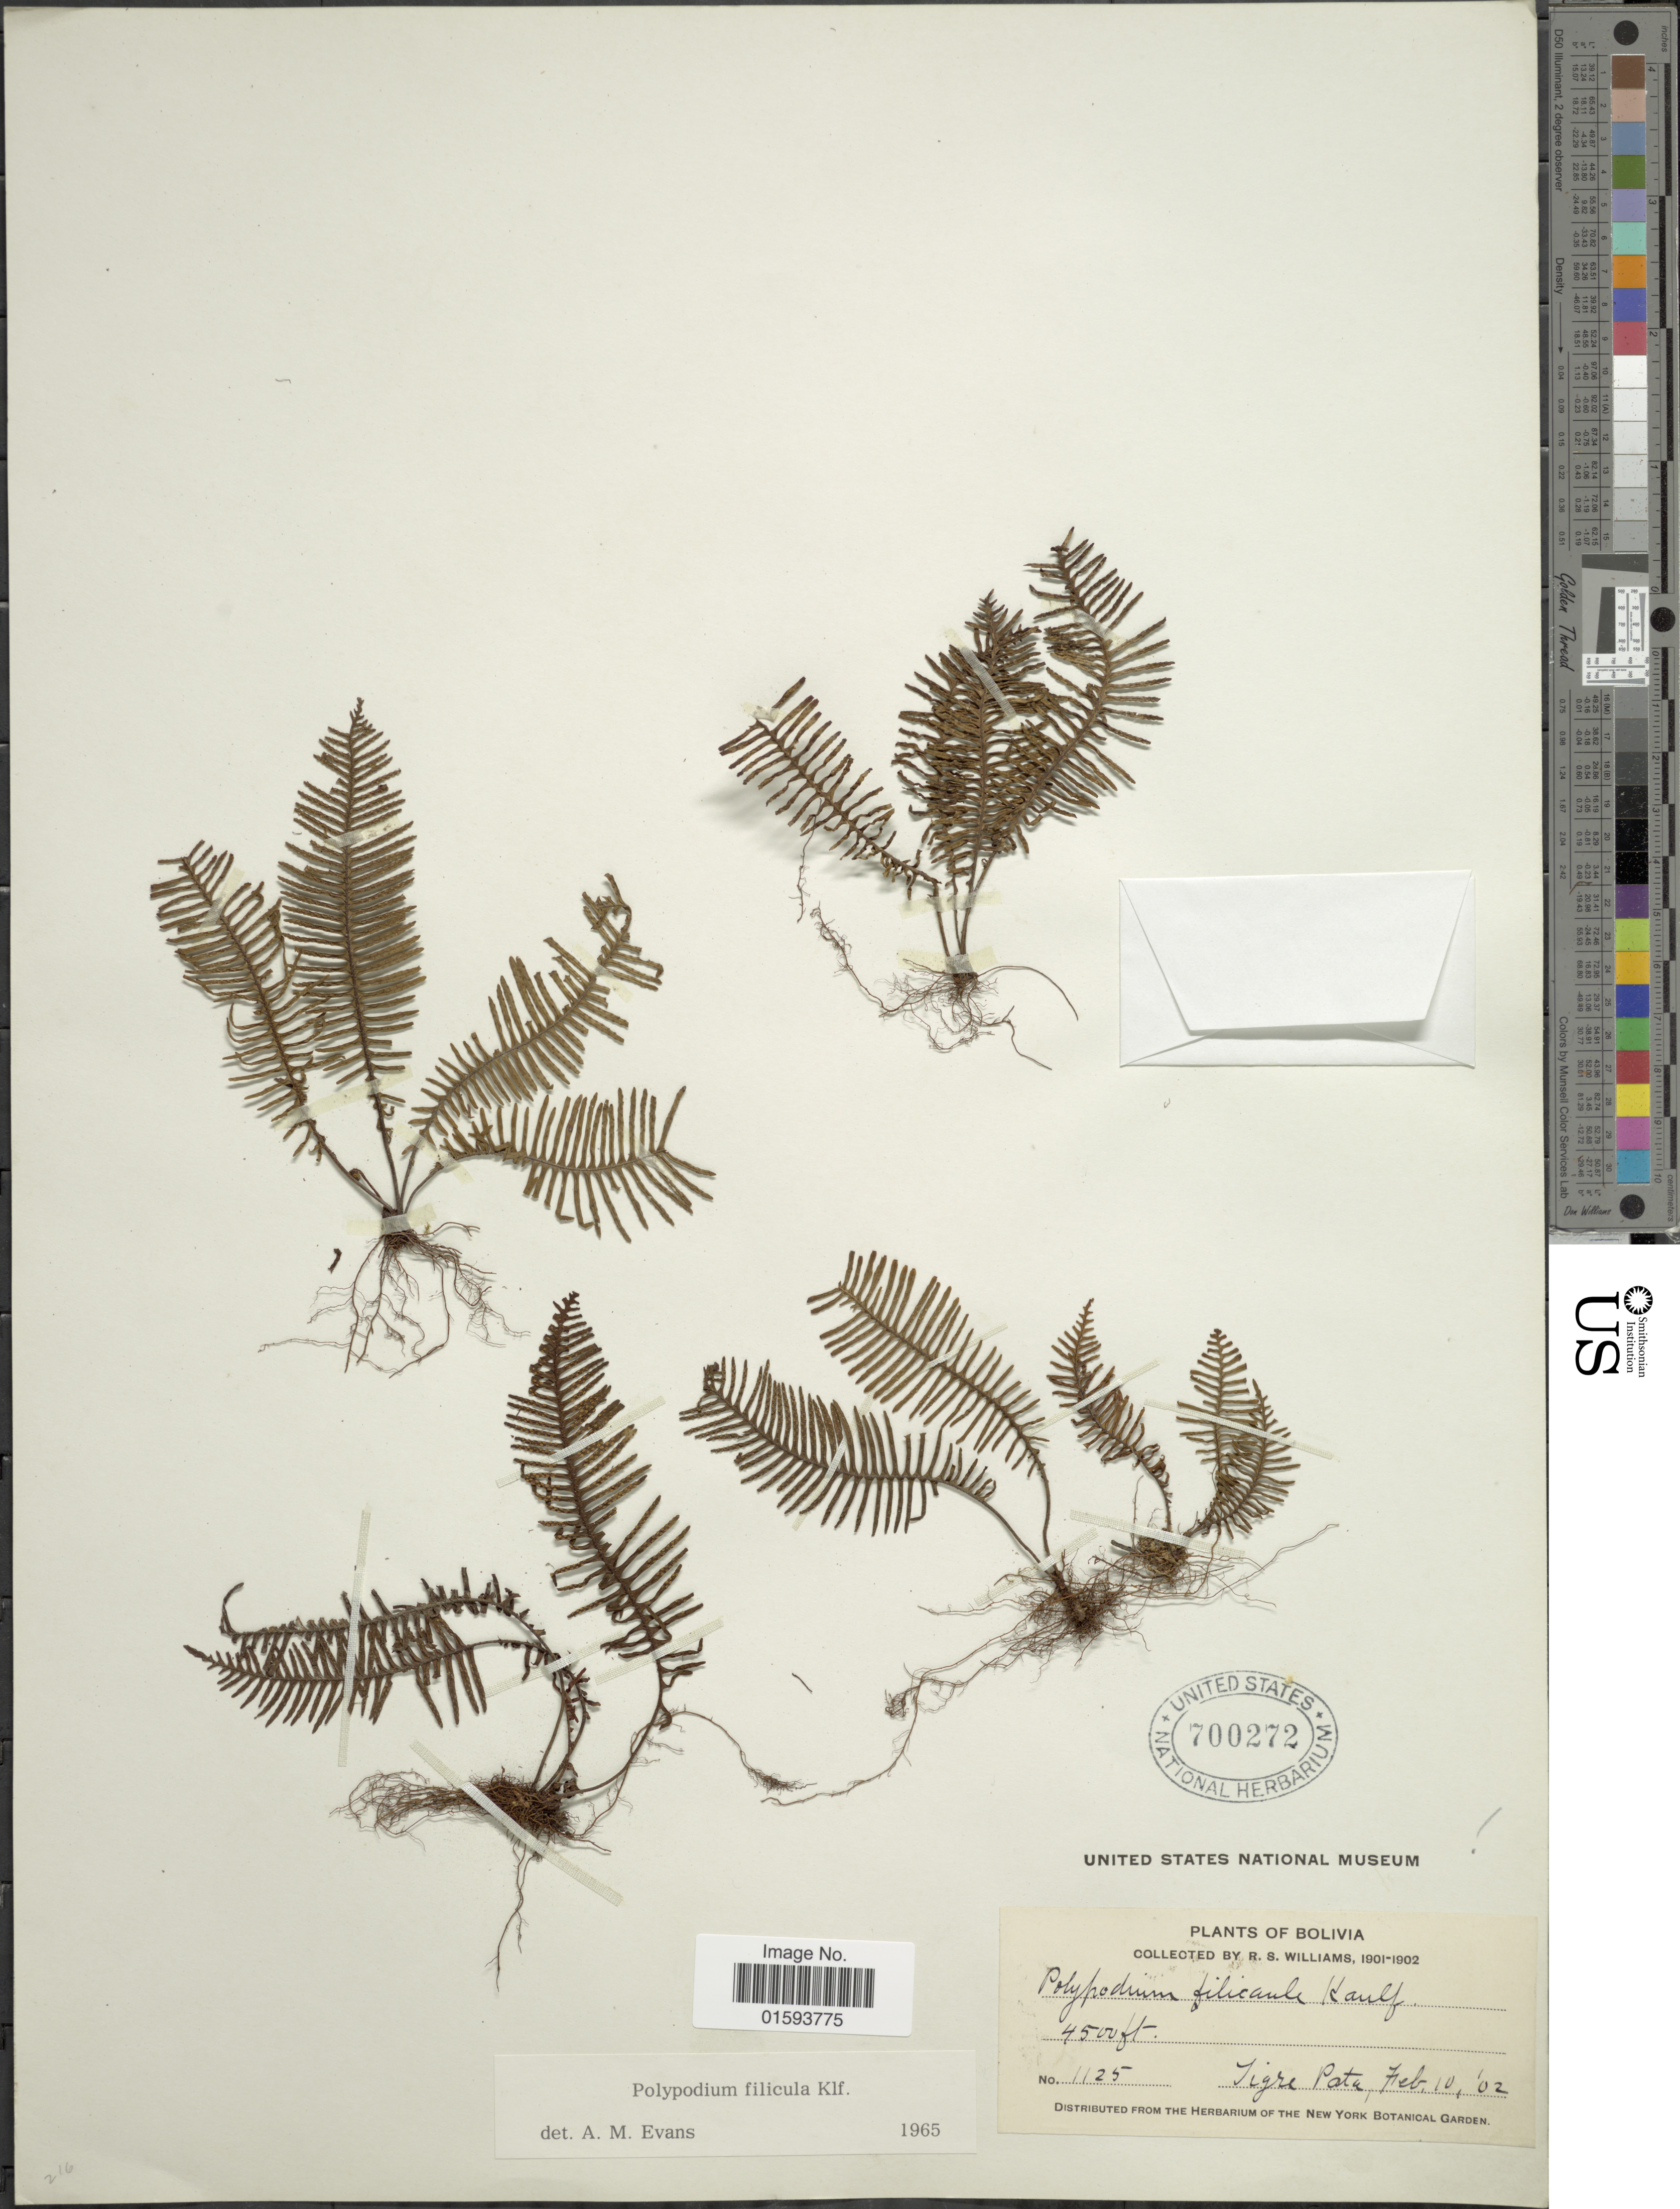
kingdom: Plantae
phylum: Tracheophyta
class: Polypodiopsida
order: Polypodiales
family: Polypodiaceae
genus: Pecluma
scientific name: Pecluma filicula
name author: (Kaulf.) M.G. Price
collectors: R. S. Williams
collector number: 1125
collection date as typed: Feb. 10, '02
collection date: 1902-02-10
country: Bolivia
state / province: La Paz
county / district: Franz Tamayo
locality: Tigre Pata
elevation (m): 1372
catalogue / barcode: US 700272